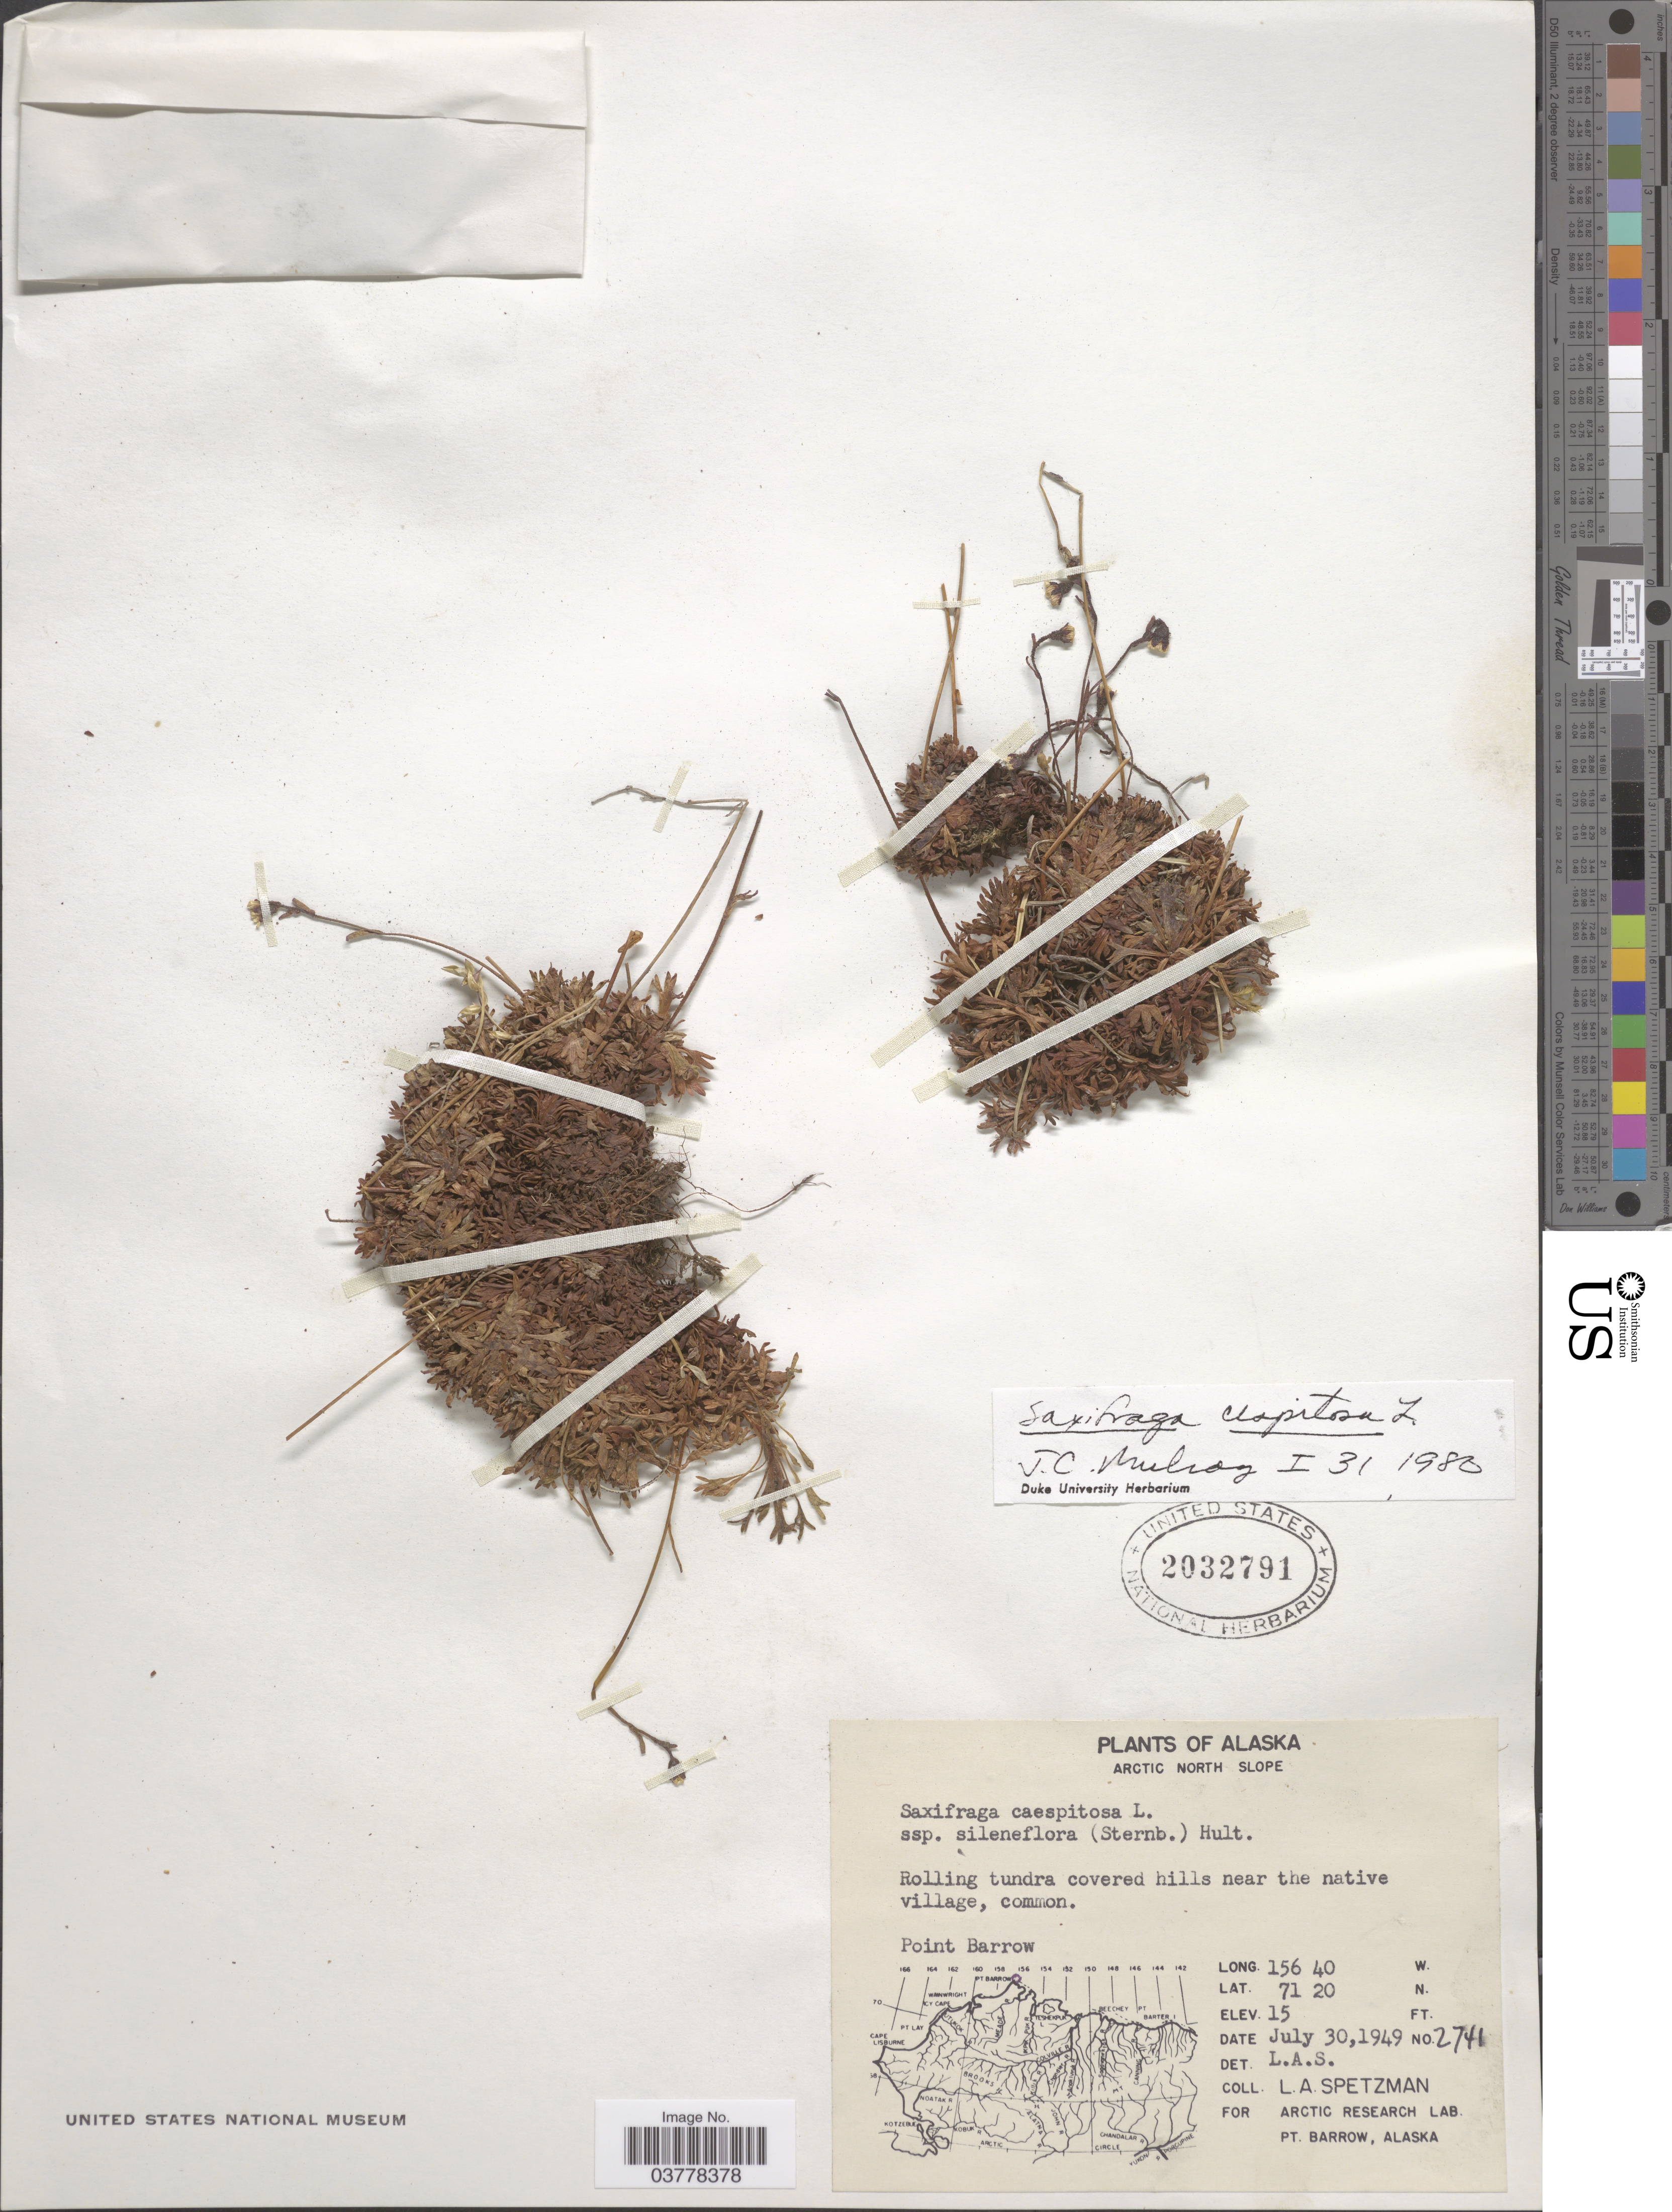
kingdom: Plantae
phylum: Tracheophyta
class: Magnoliopsida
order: Saxifragales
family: Saxifragaceae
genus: Saxifraga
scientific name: Saxifraga caespitosa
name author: L.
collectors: L. Spetzman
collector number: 2741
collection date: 1949-07-30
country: United States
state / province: Alaska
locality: Arctic North Slope. Point Barrow.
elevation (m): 5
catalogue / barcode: US 2032791